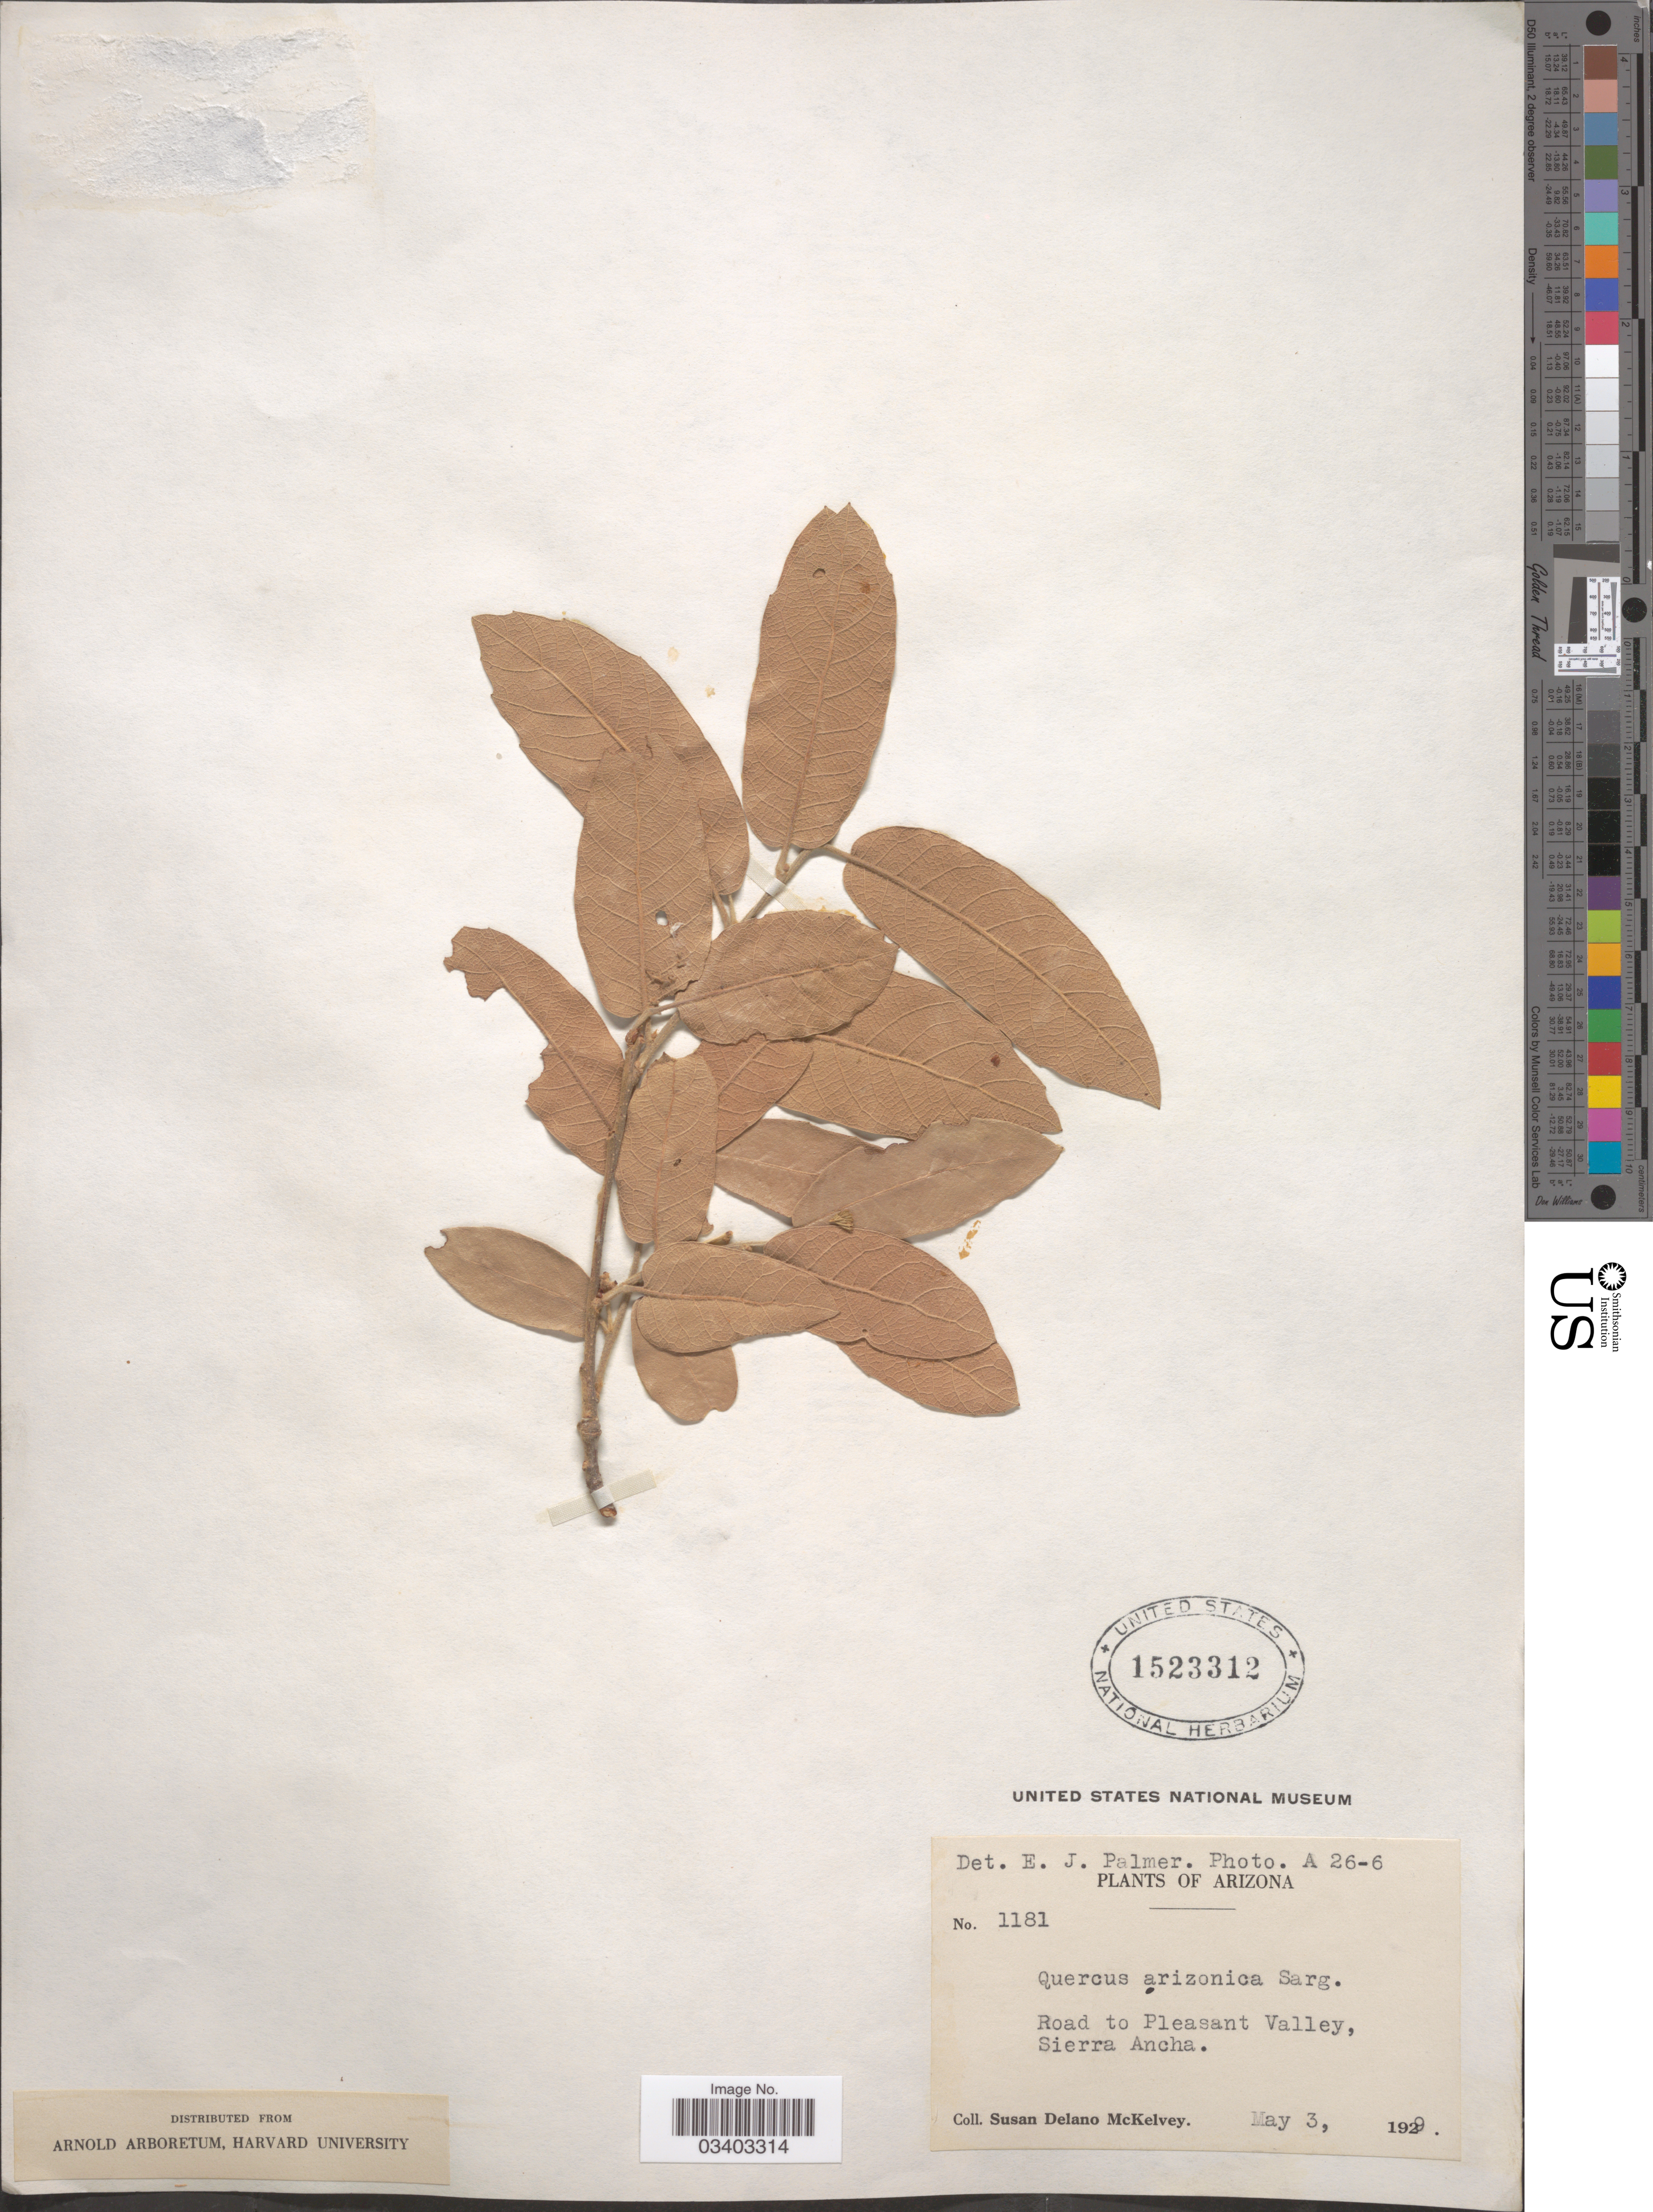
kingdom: Plantae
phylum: Tracheophyta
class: Magnoliopsida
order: Fagales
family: Fagaceae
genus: Quercus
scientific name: Quercus arizonica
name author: Sarg.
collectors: S. A. McKelvey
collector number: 1181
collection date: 1929-05-03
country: United States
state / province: Arizona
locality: Road to Pleasant Valley, Sierra Ancha.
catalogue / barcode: US 1523312